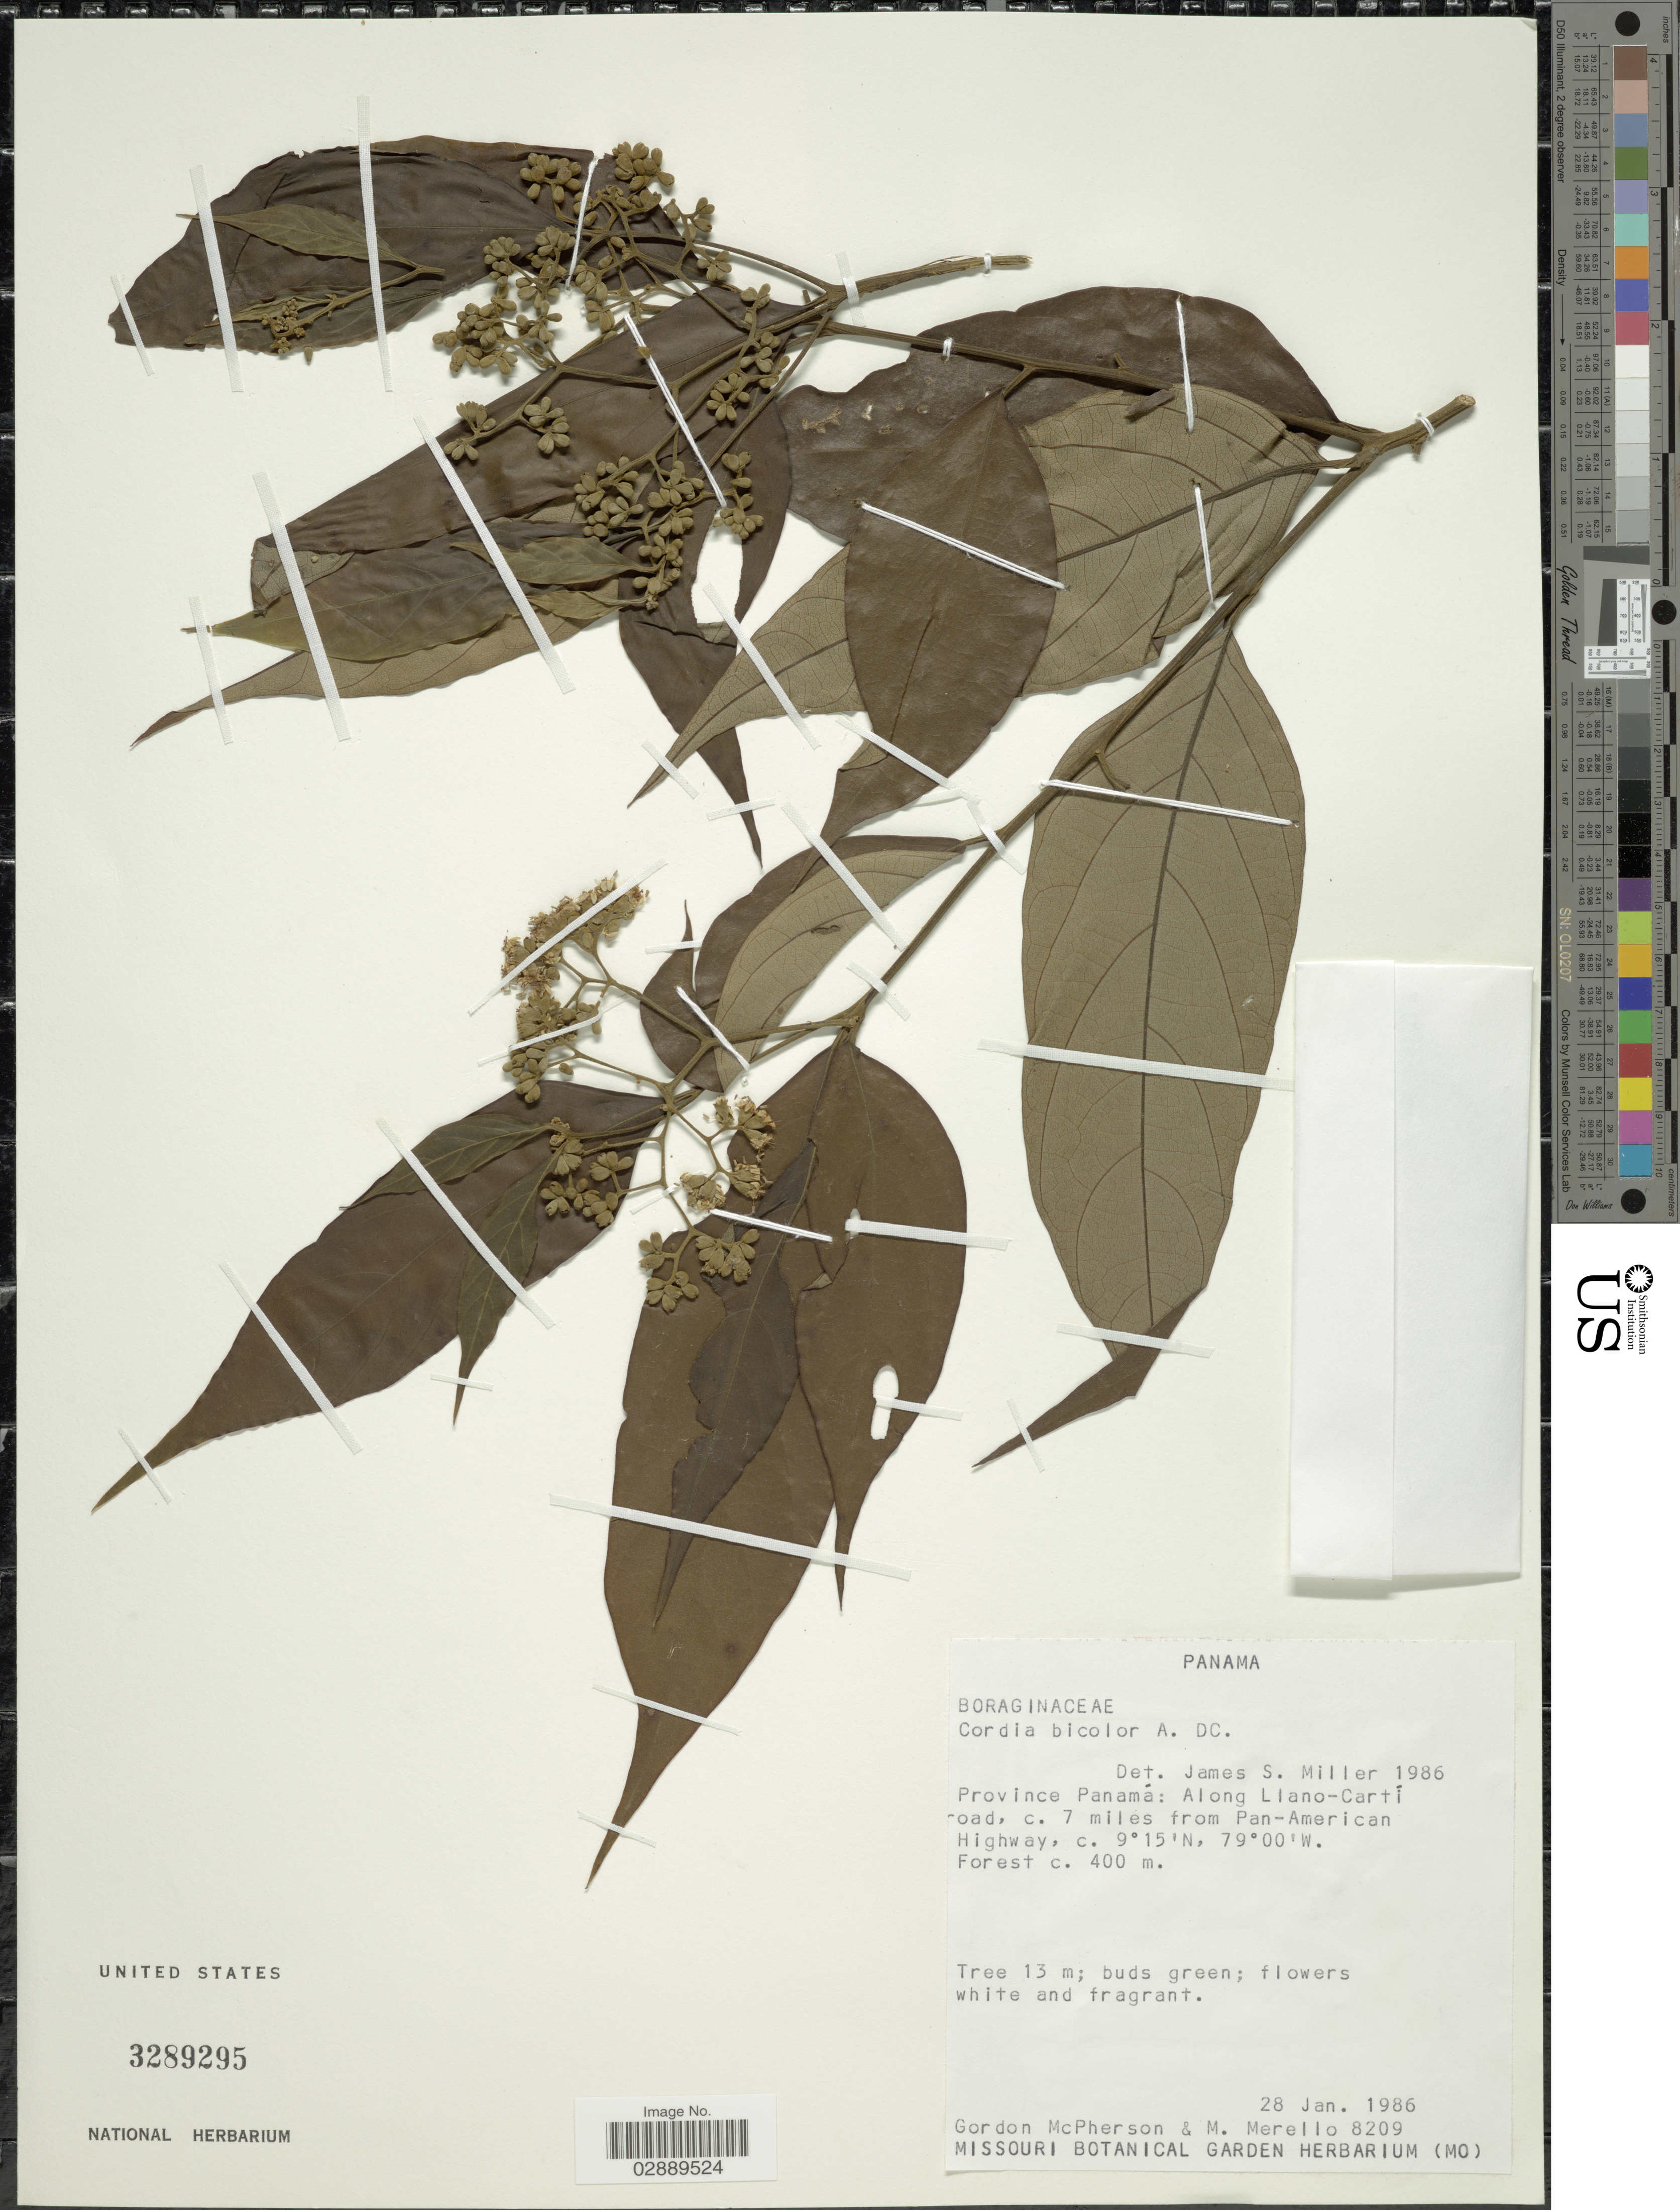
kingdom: Plantae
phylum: Tracheophyta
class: Magnoliopsida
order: Boraginales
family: Cordiaceae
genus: Cordia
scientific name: Cordia bicolor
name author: A. DC.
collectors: G. D. McPherson & M. Merello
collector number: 8209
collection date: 1986-01-28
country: Panama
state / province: Panamá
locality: Along Llano-Cartí road, c. 7 miles from Pan-American Highway.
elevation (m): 400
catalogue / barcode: US 3289295